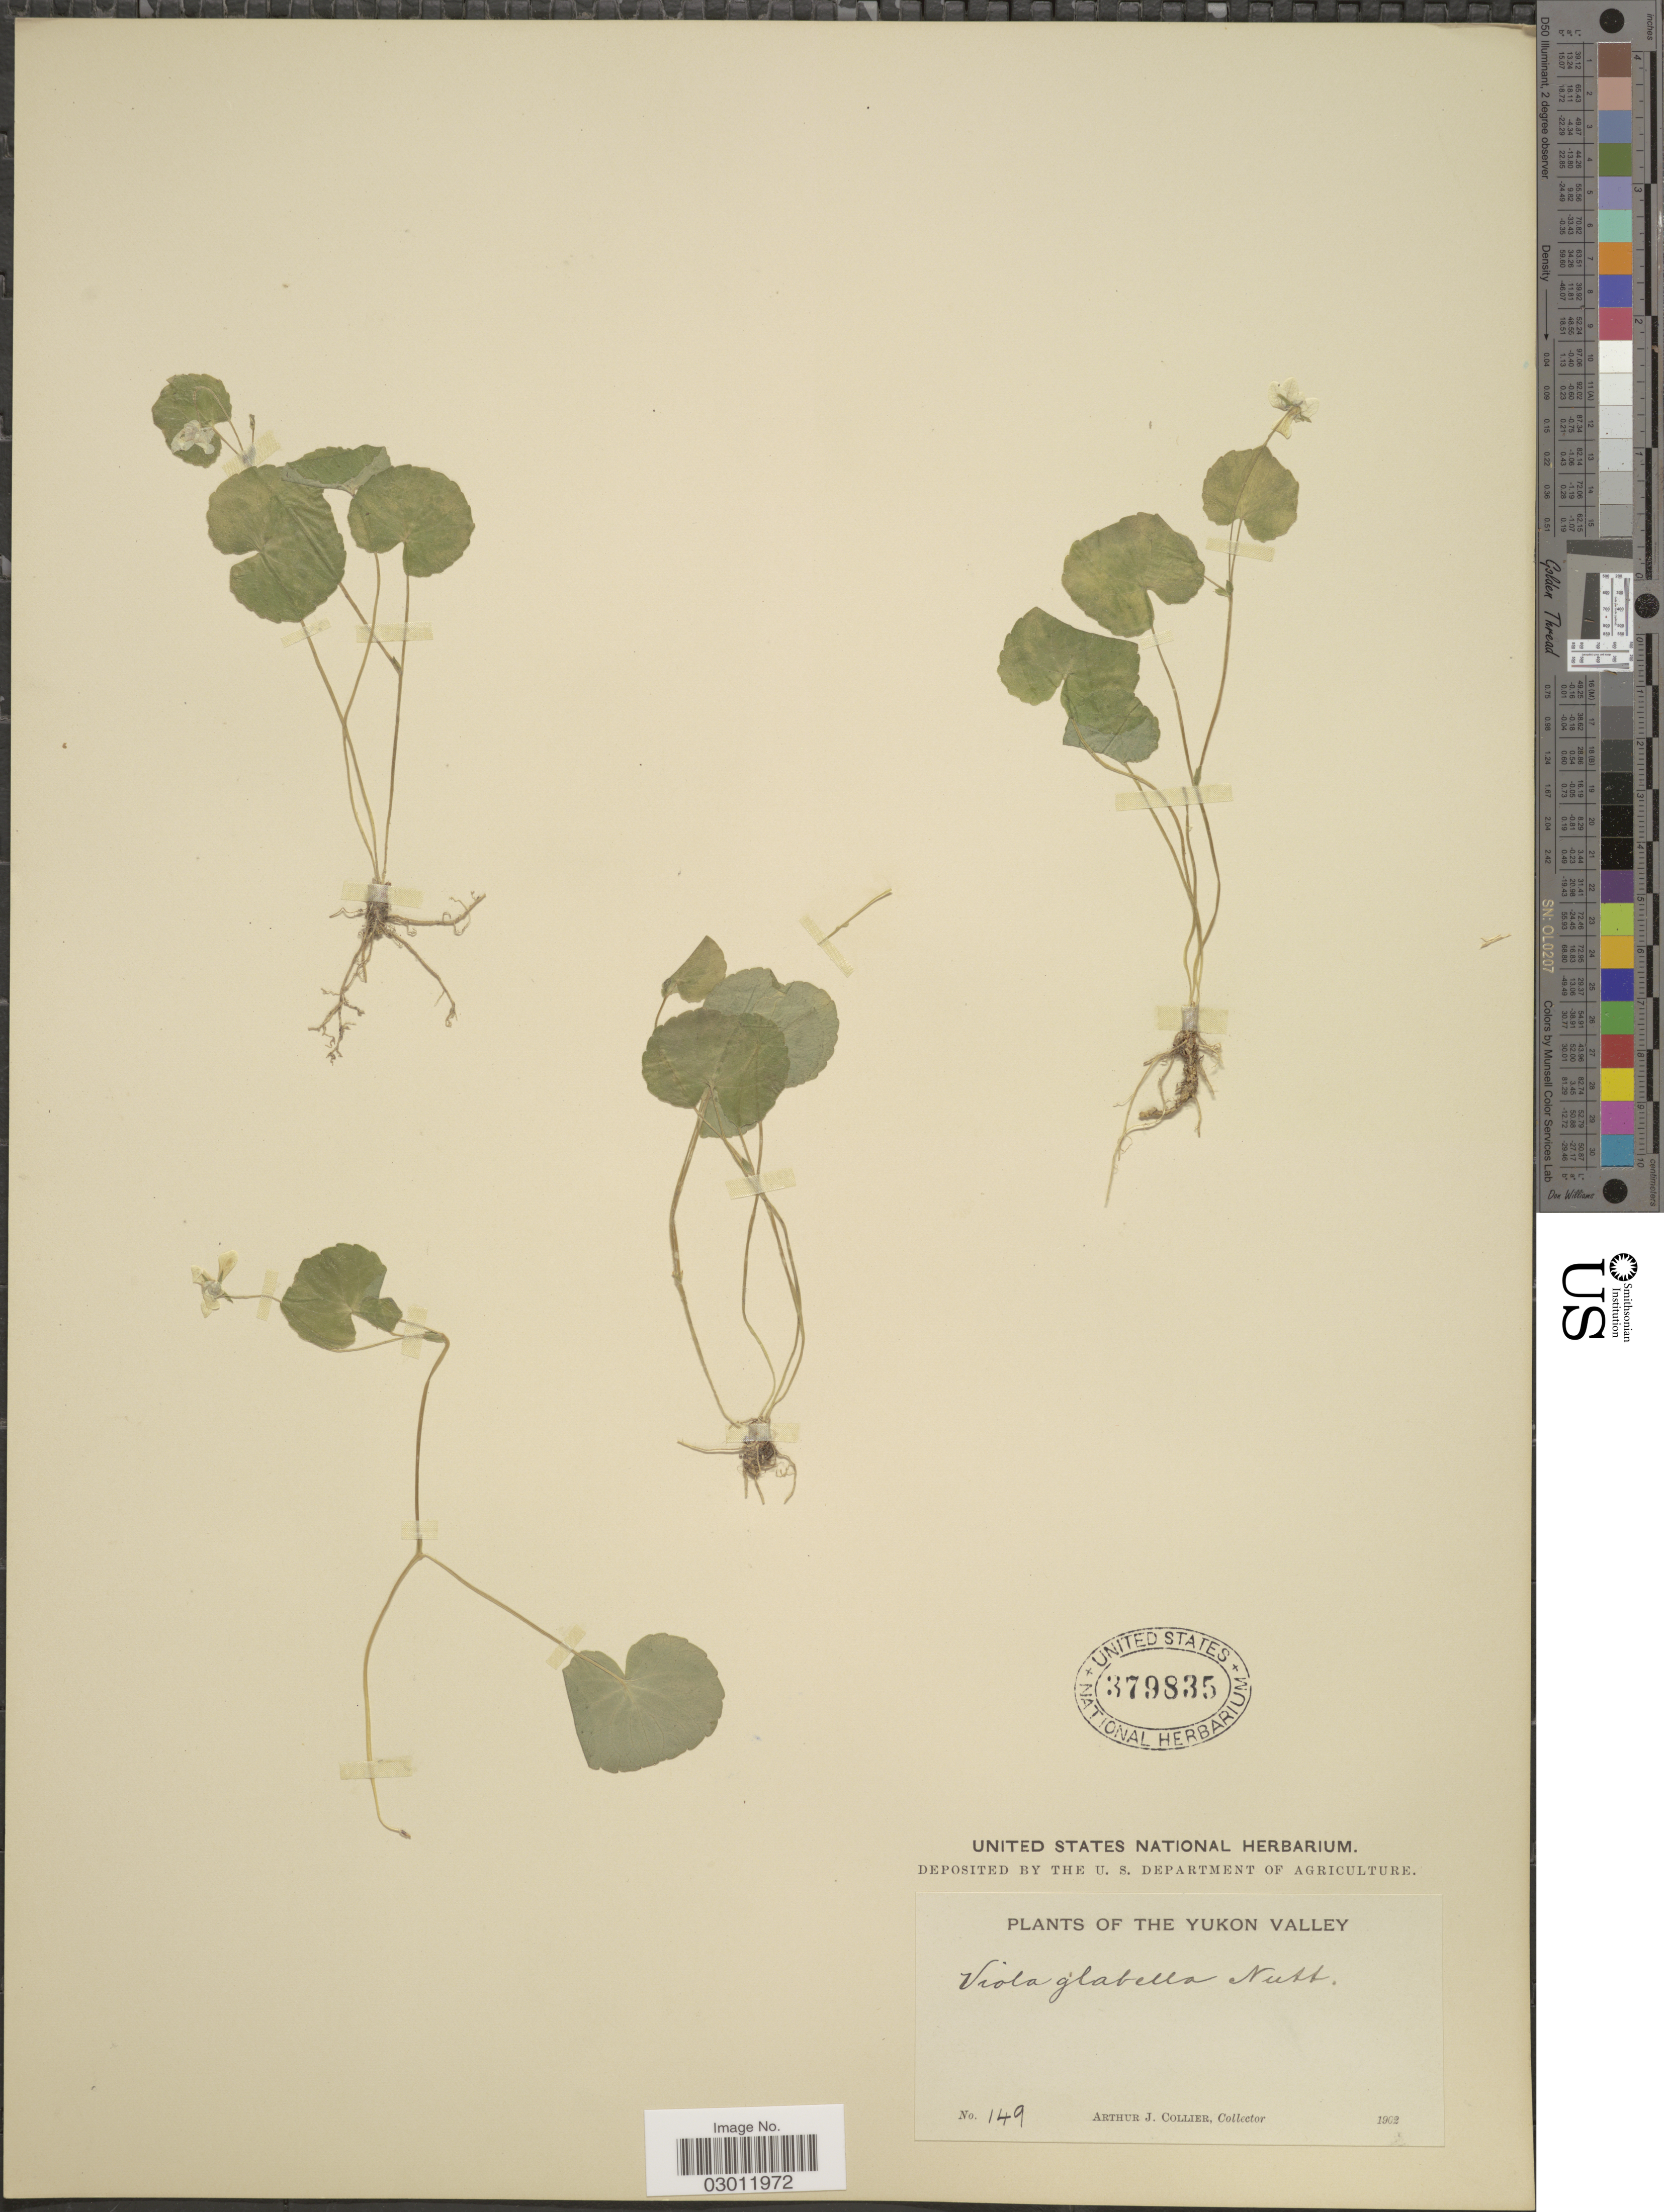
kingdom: Plantae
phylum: Tracheophyta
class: Magnoliopsida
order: Malpighiales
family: Violaceae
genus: Viola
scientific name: Viola biflora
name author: L.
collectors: A. Collier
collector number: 149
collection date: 1902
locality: Yukon Valley.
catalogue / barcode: US 379835